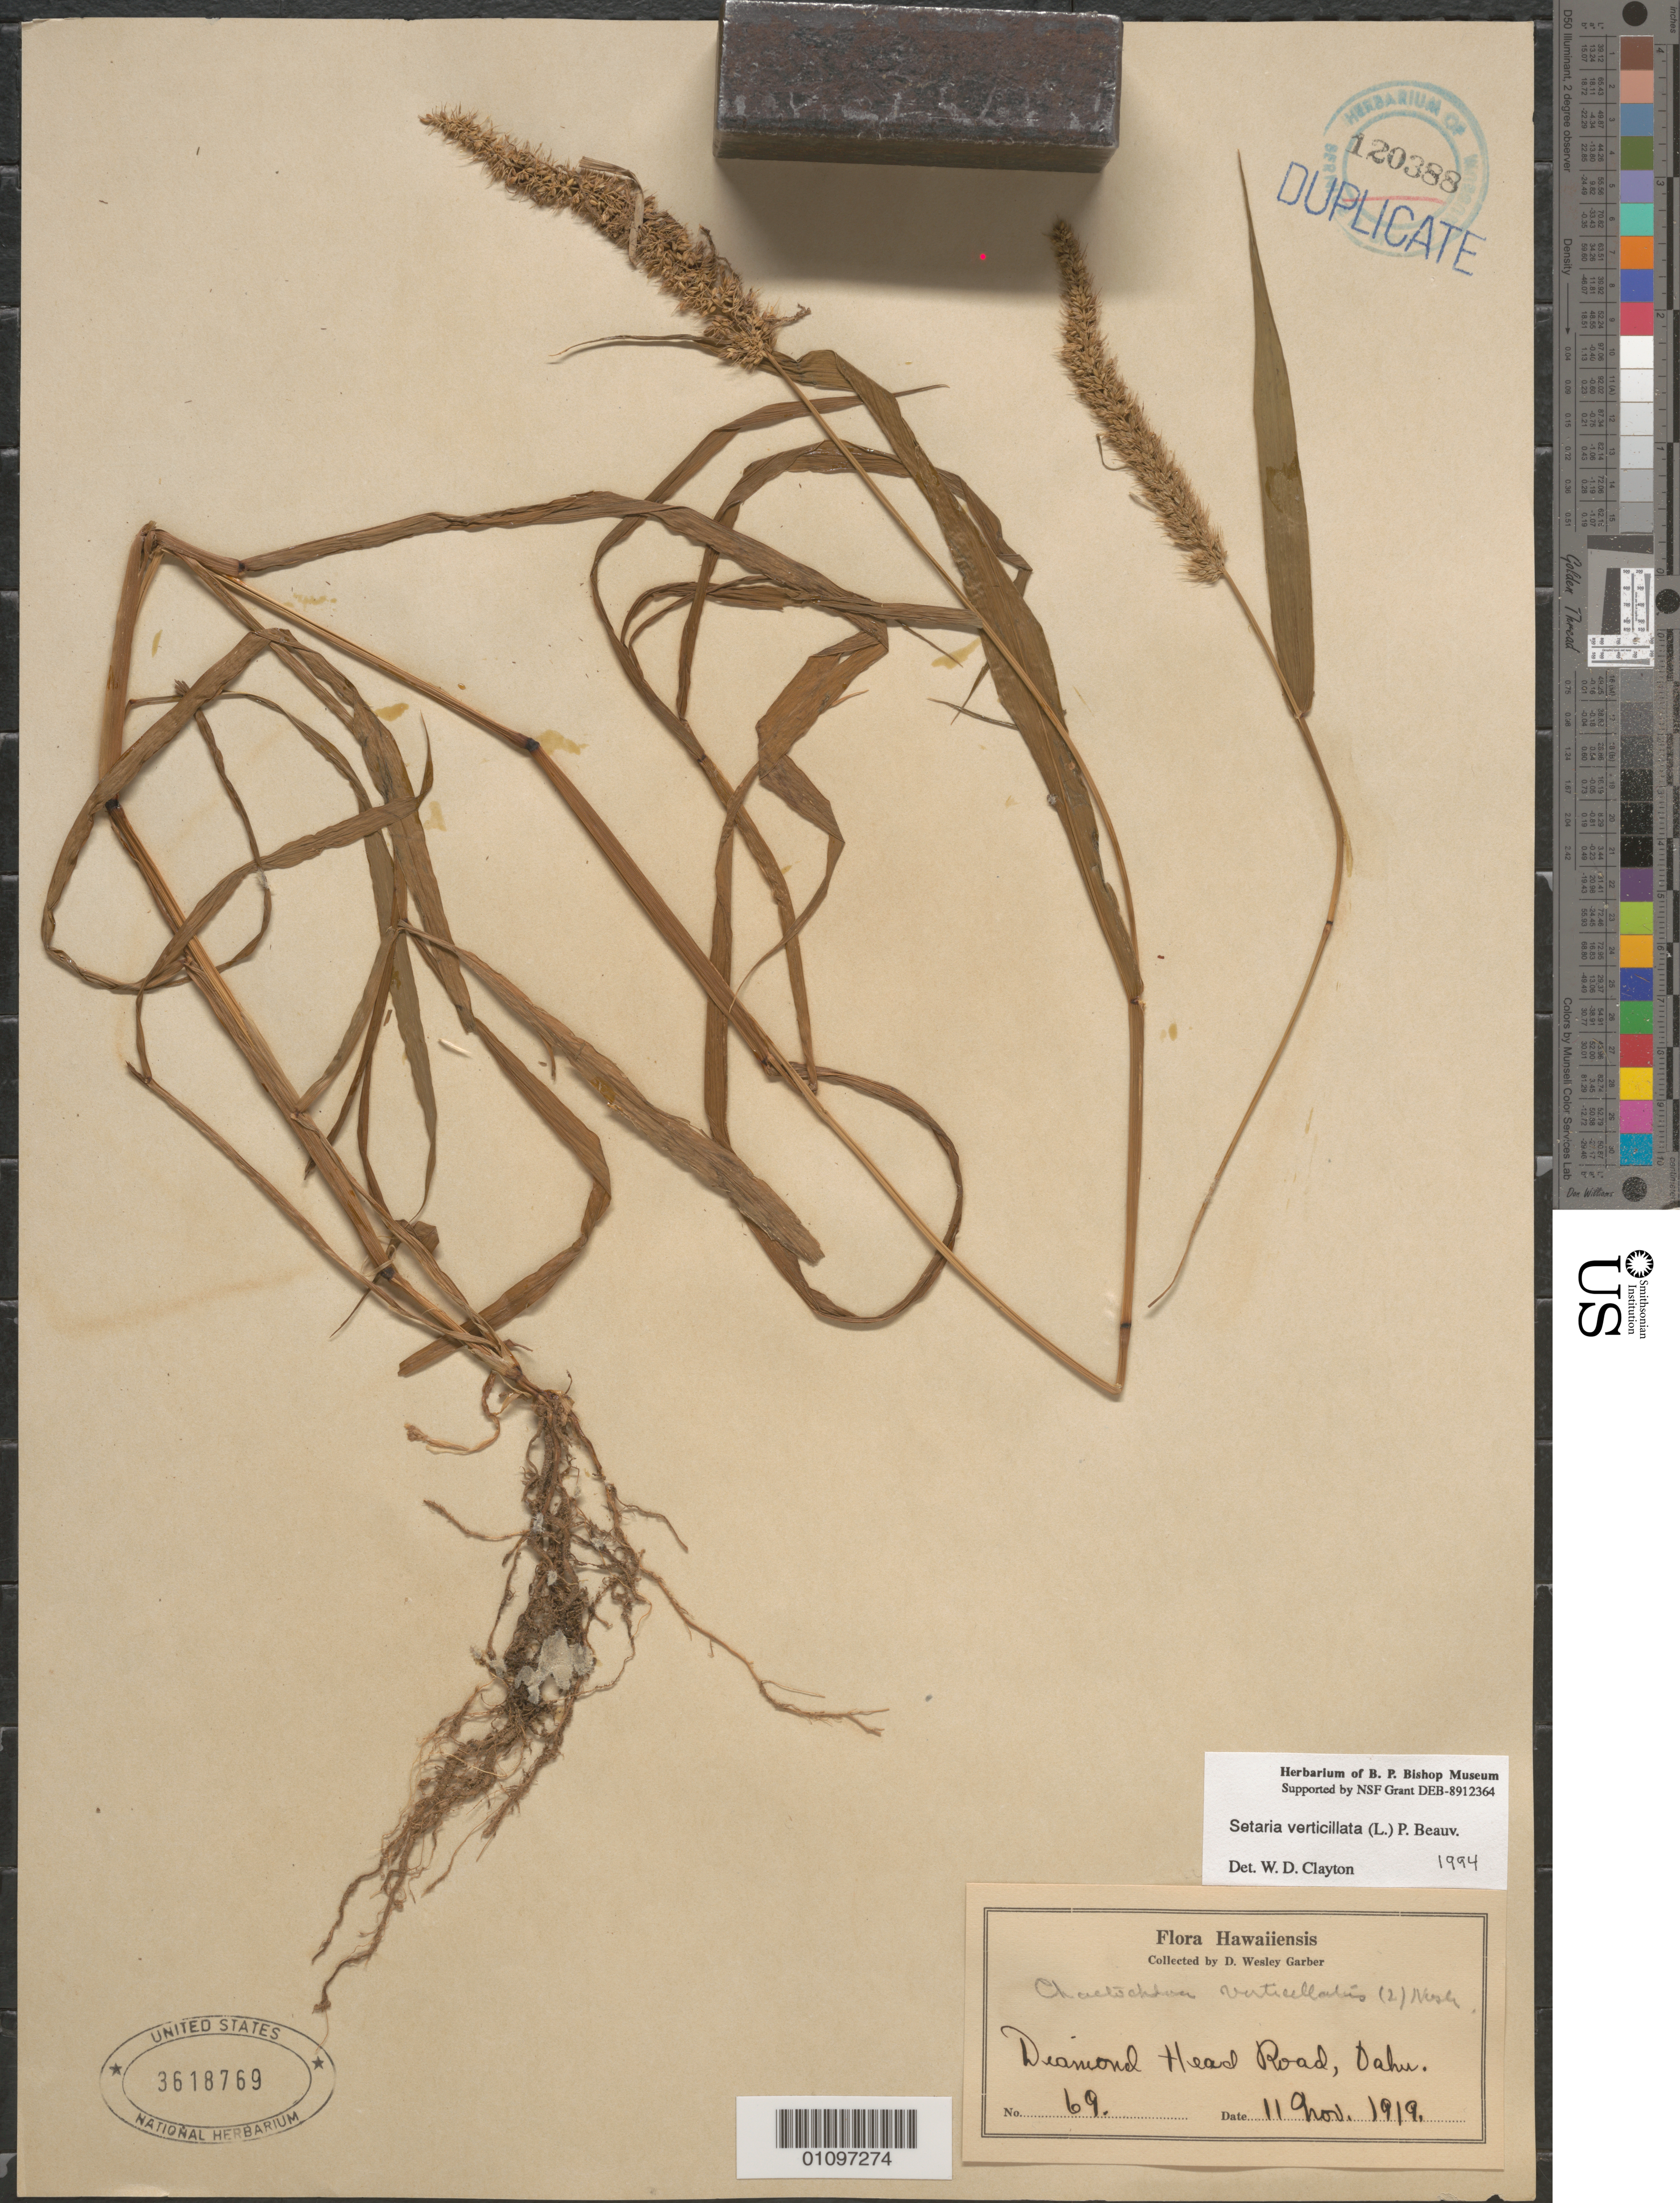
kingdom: Plantae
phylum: Tracheophyta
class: Liliopsida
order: Poales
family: Poaceae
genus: Setaria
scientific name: Setaria adhaerens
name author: (Forssk.) Chiov.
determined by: Wagner, W. L., (BOT), Smithsonian Institution - National Museum of Natural History (UNITED STATES)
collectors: D. W. Garber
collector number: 69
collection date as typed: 11 Nov 1919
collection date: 1919-11-11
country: United States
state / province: Hawaii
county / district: Honolulu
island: Oahu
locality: Diamond Head Rd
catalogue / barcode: US 3618769